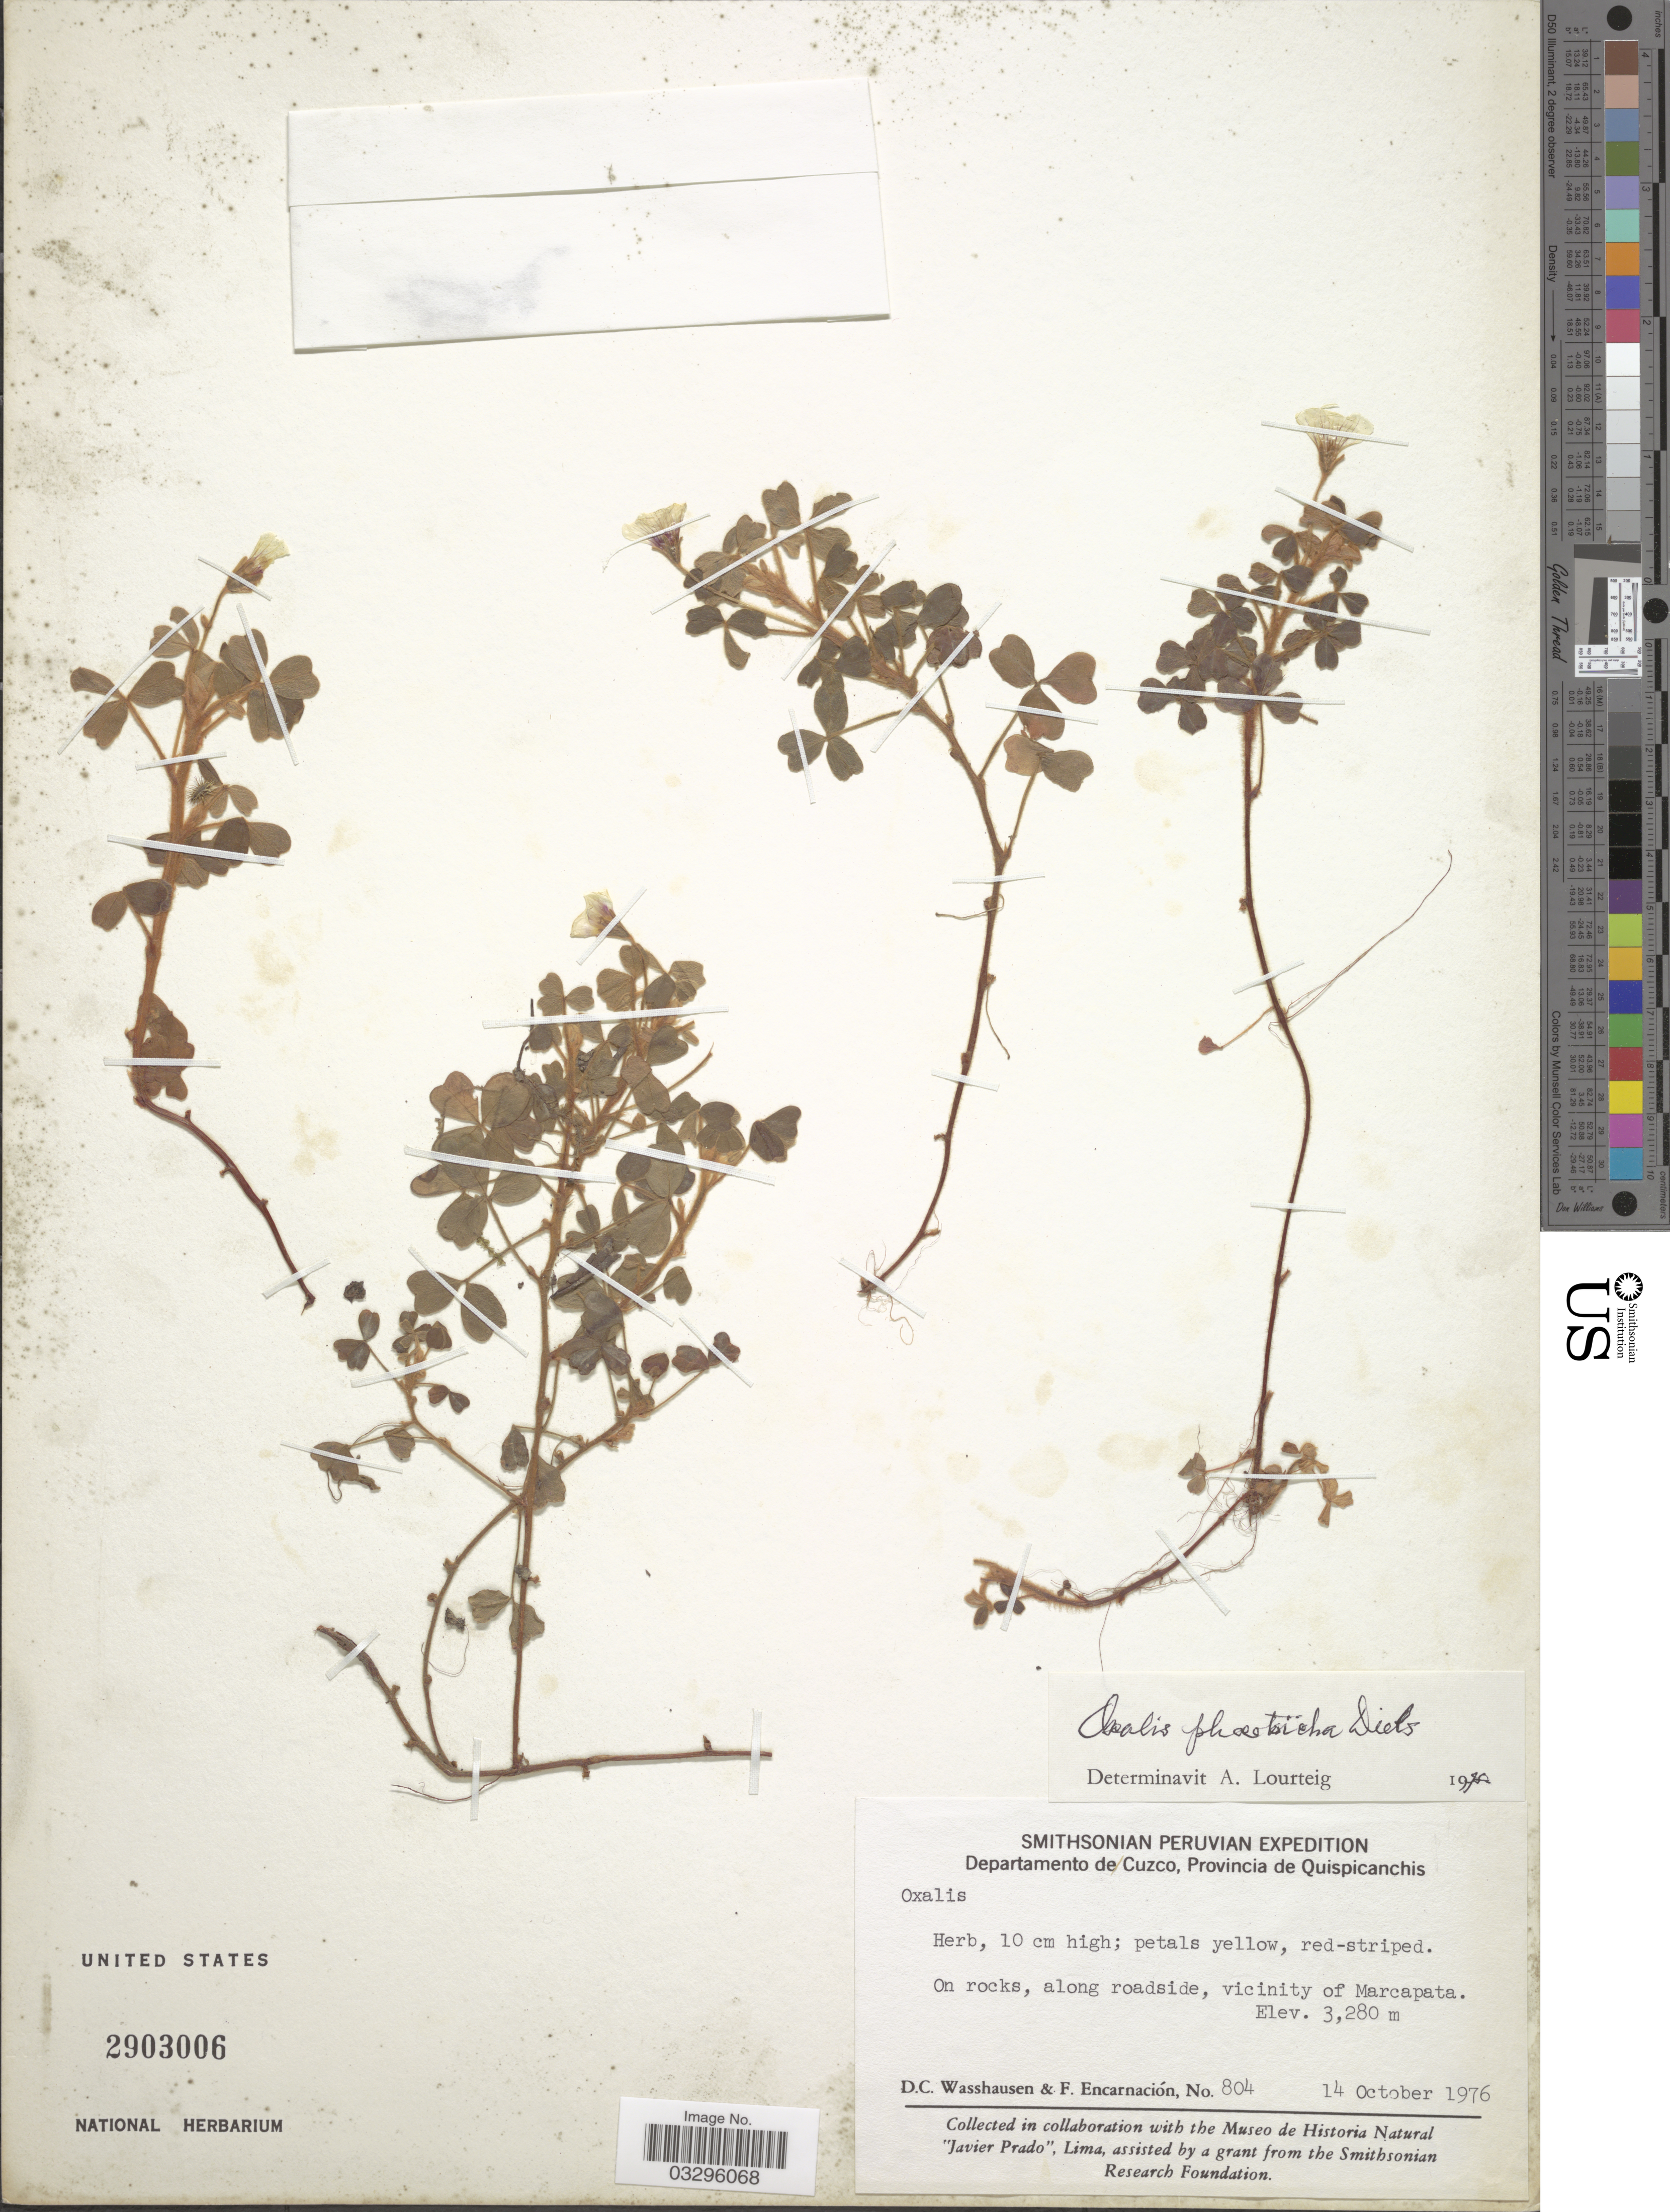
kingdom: Plantae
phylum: Tracheophyta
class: Magnoliopsida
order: Oxalidales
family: Oxalidaceae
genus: Oxalis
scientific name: Oxalis phaeotricha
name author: Diels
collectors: D. C. Wasshausen & F. Encarnación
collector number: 804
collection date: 1976-10-14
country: Peru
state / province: Cusco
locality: Departamento de Cuzco, Provincia de Quispicanchis. On rocks, along roadside, vicinity of Marcapata.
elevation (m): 3280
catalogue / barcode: US 2903006